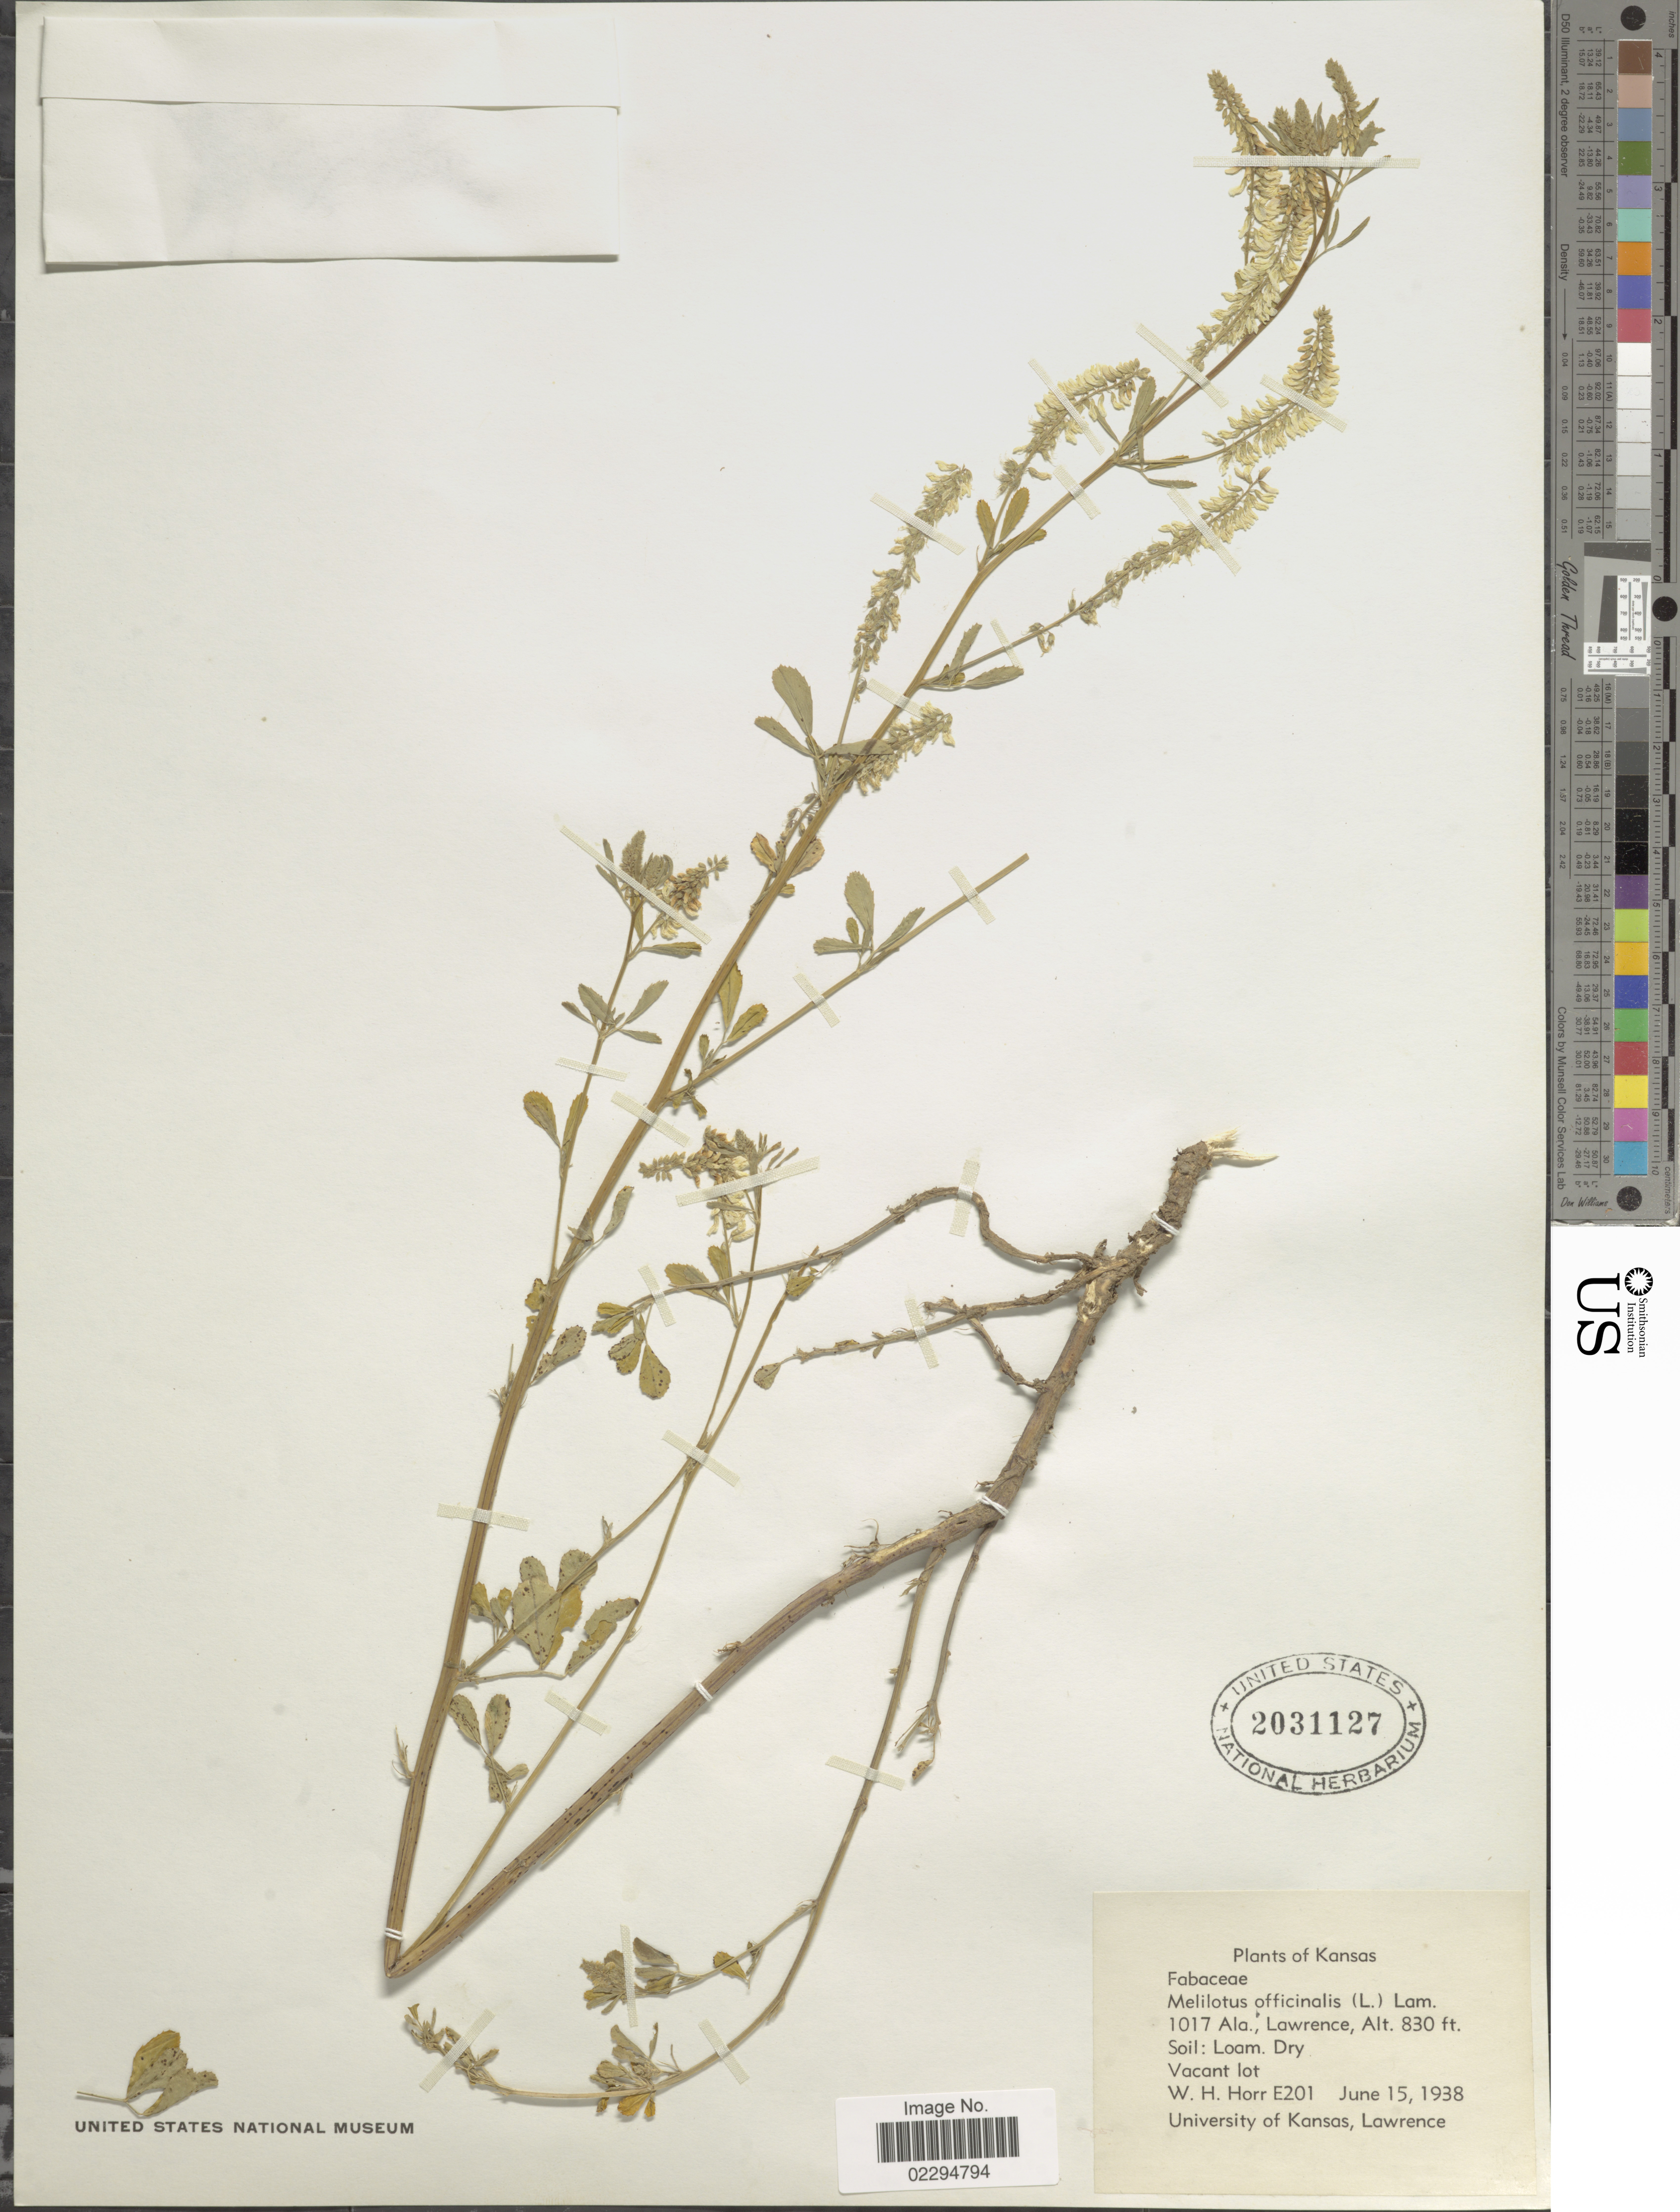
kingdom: Plantae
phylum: Tracheophyta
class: Magnoliopsida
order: Fabales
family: Fabaceae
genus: Melilotus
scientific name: Melilotus officinalis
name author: (L.) Lam.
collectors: W. H. Horr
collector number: E201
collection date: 1938-06-15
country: United States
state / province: Kansas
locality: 1017 Ala., Lawrence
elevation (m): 253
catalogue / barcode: US 2031127